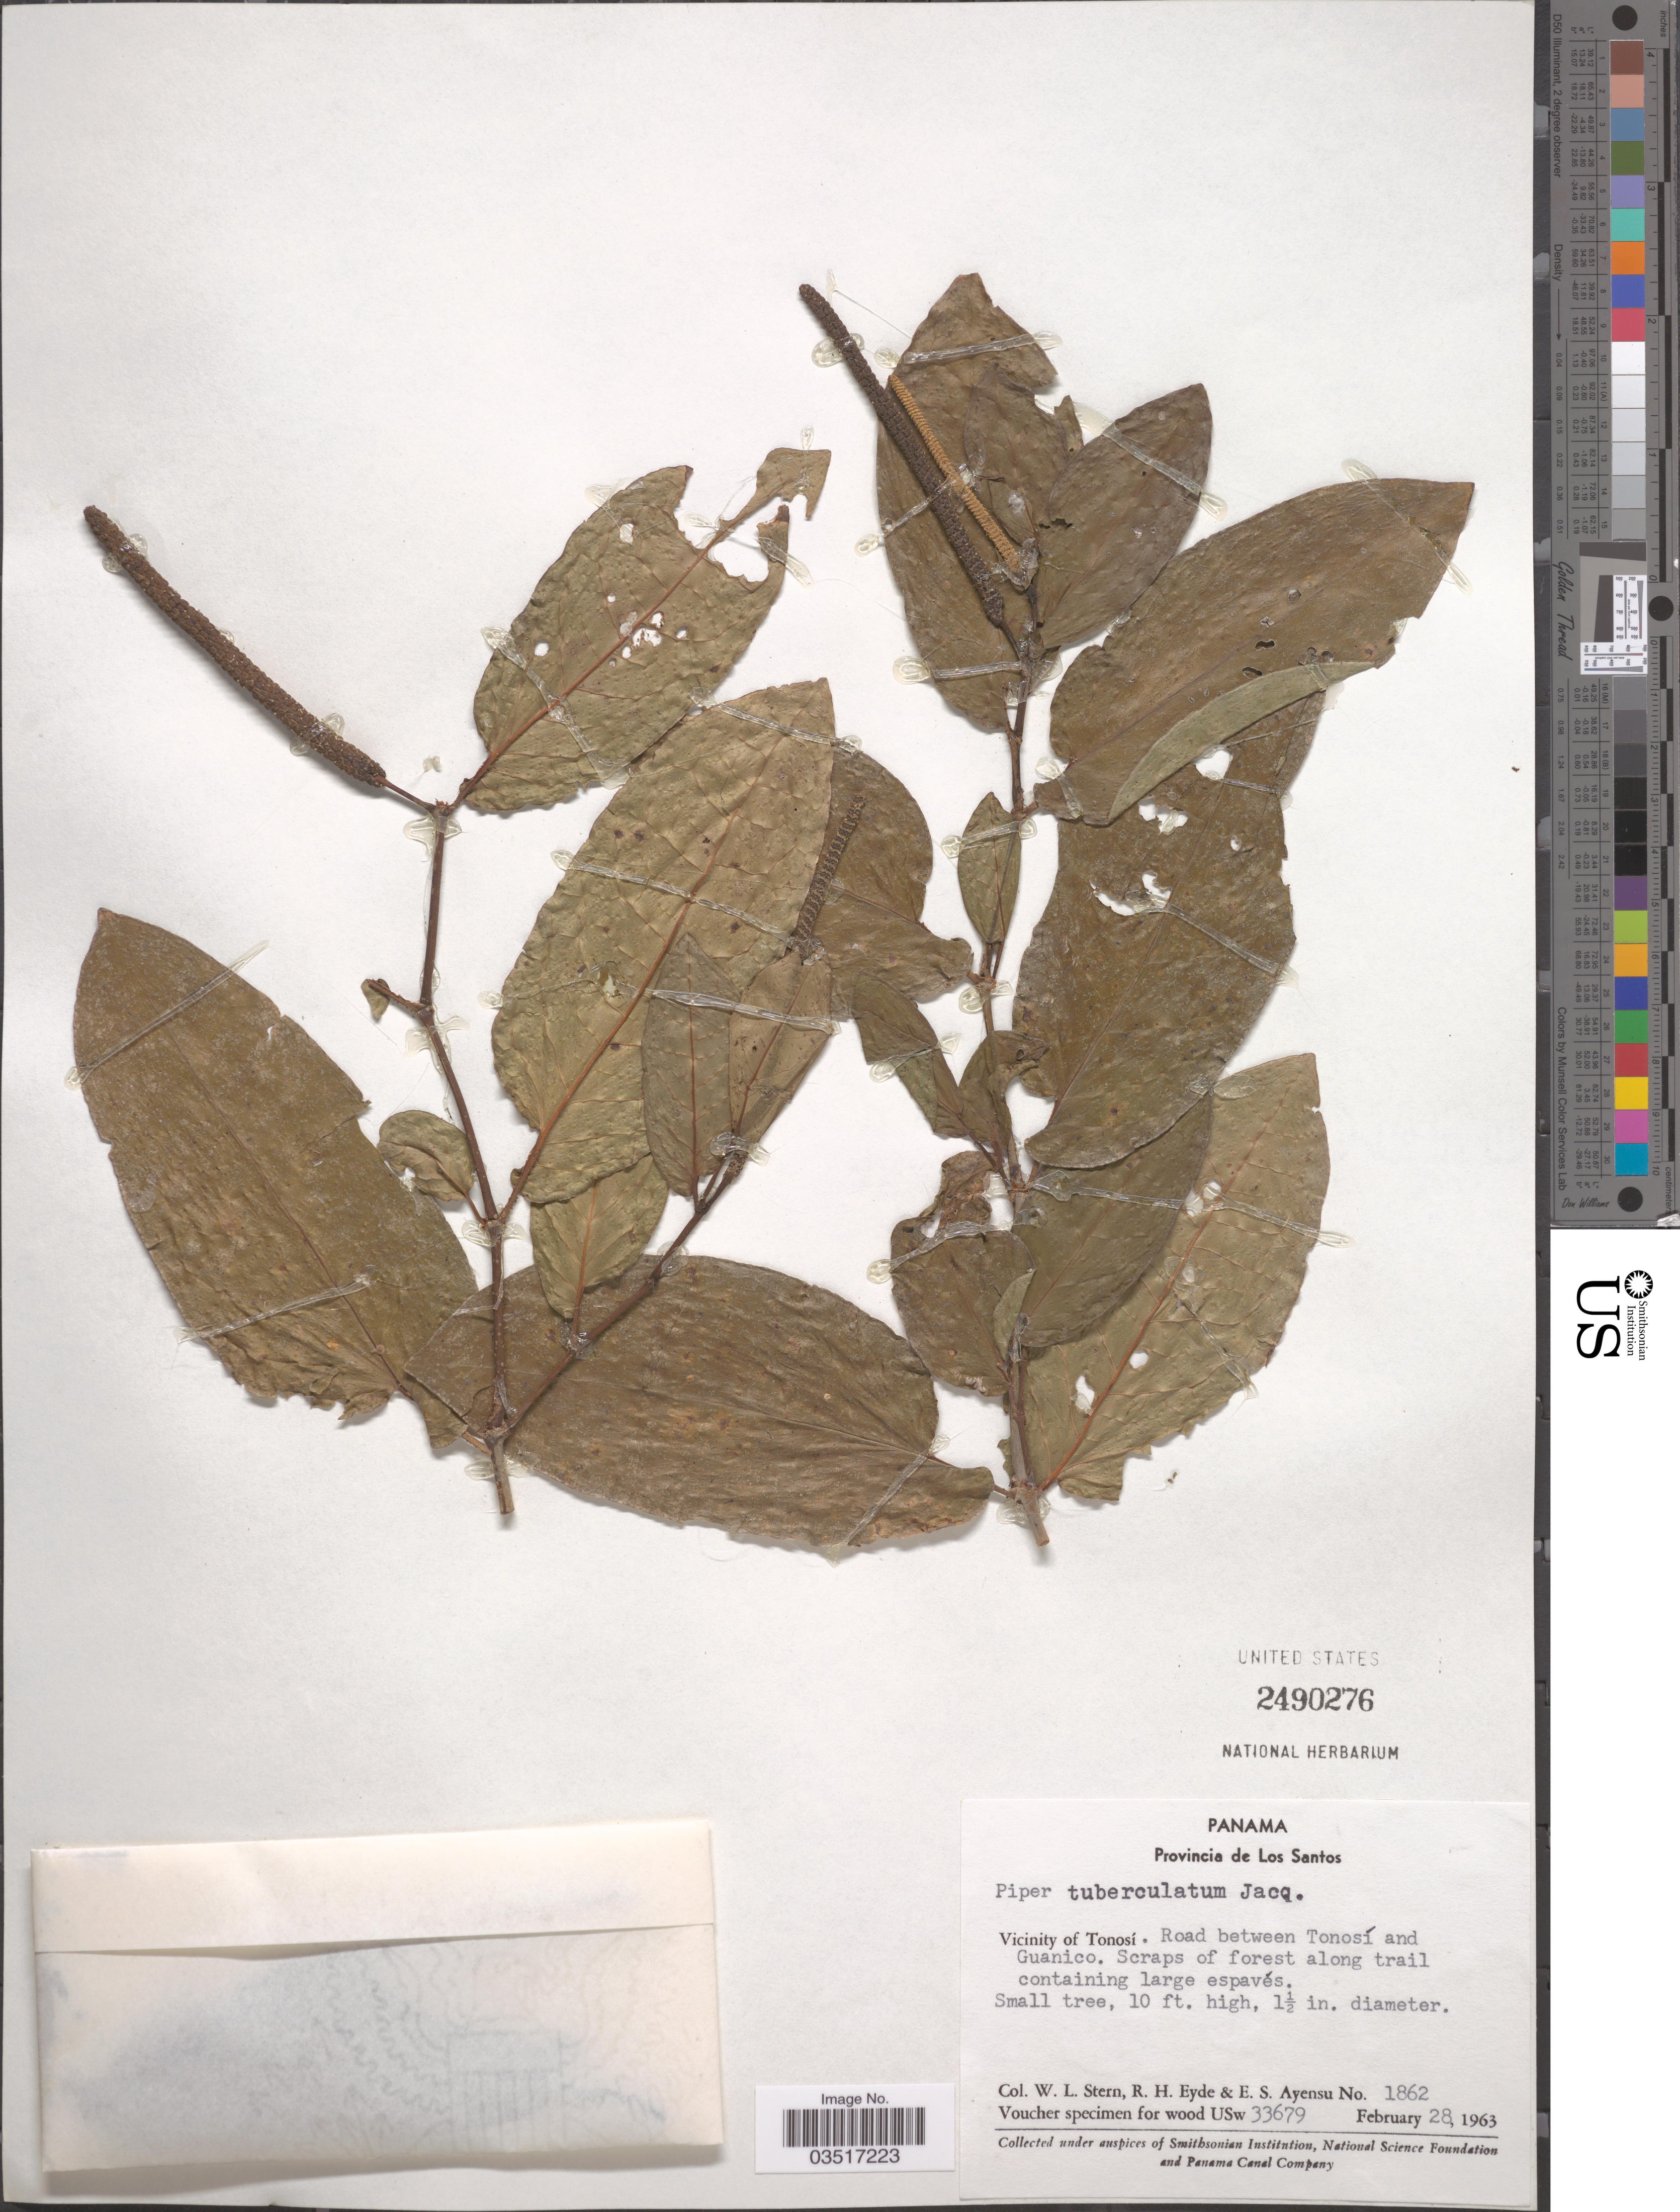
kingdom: Plantae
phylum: Tracheophyta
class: Magnoliopsida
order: Piperales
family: Piperaceae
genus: Piper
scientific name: Piper tuberculatum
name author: Jacq.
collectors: W. L. Stern, R. H. Eyde & E. S. Ayensu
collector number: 1862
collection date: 1963-02-28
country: Panama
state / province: Los Santos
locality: Vicinity of Tonosí. Road between Tonosí and Guanico.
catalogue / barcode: US 2490276